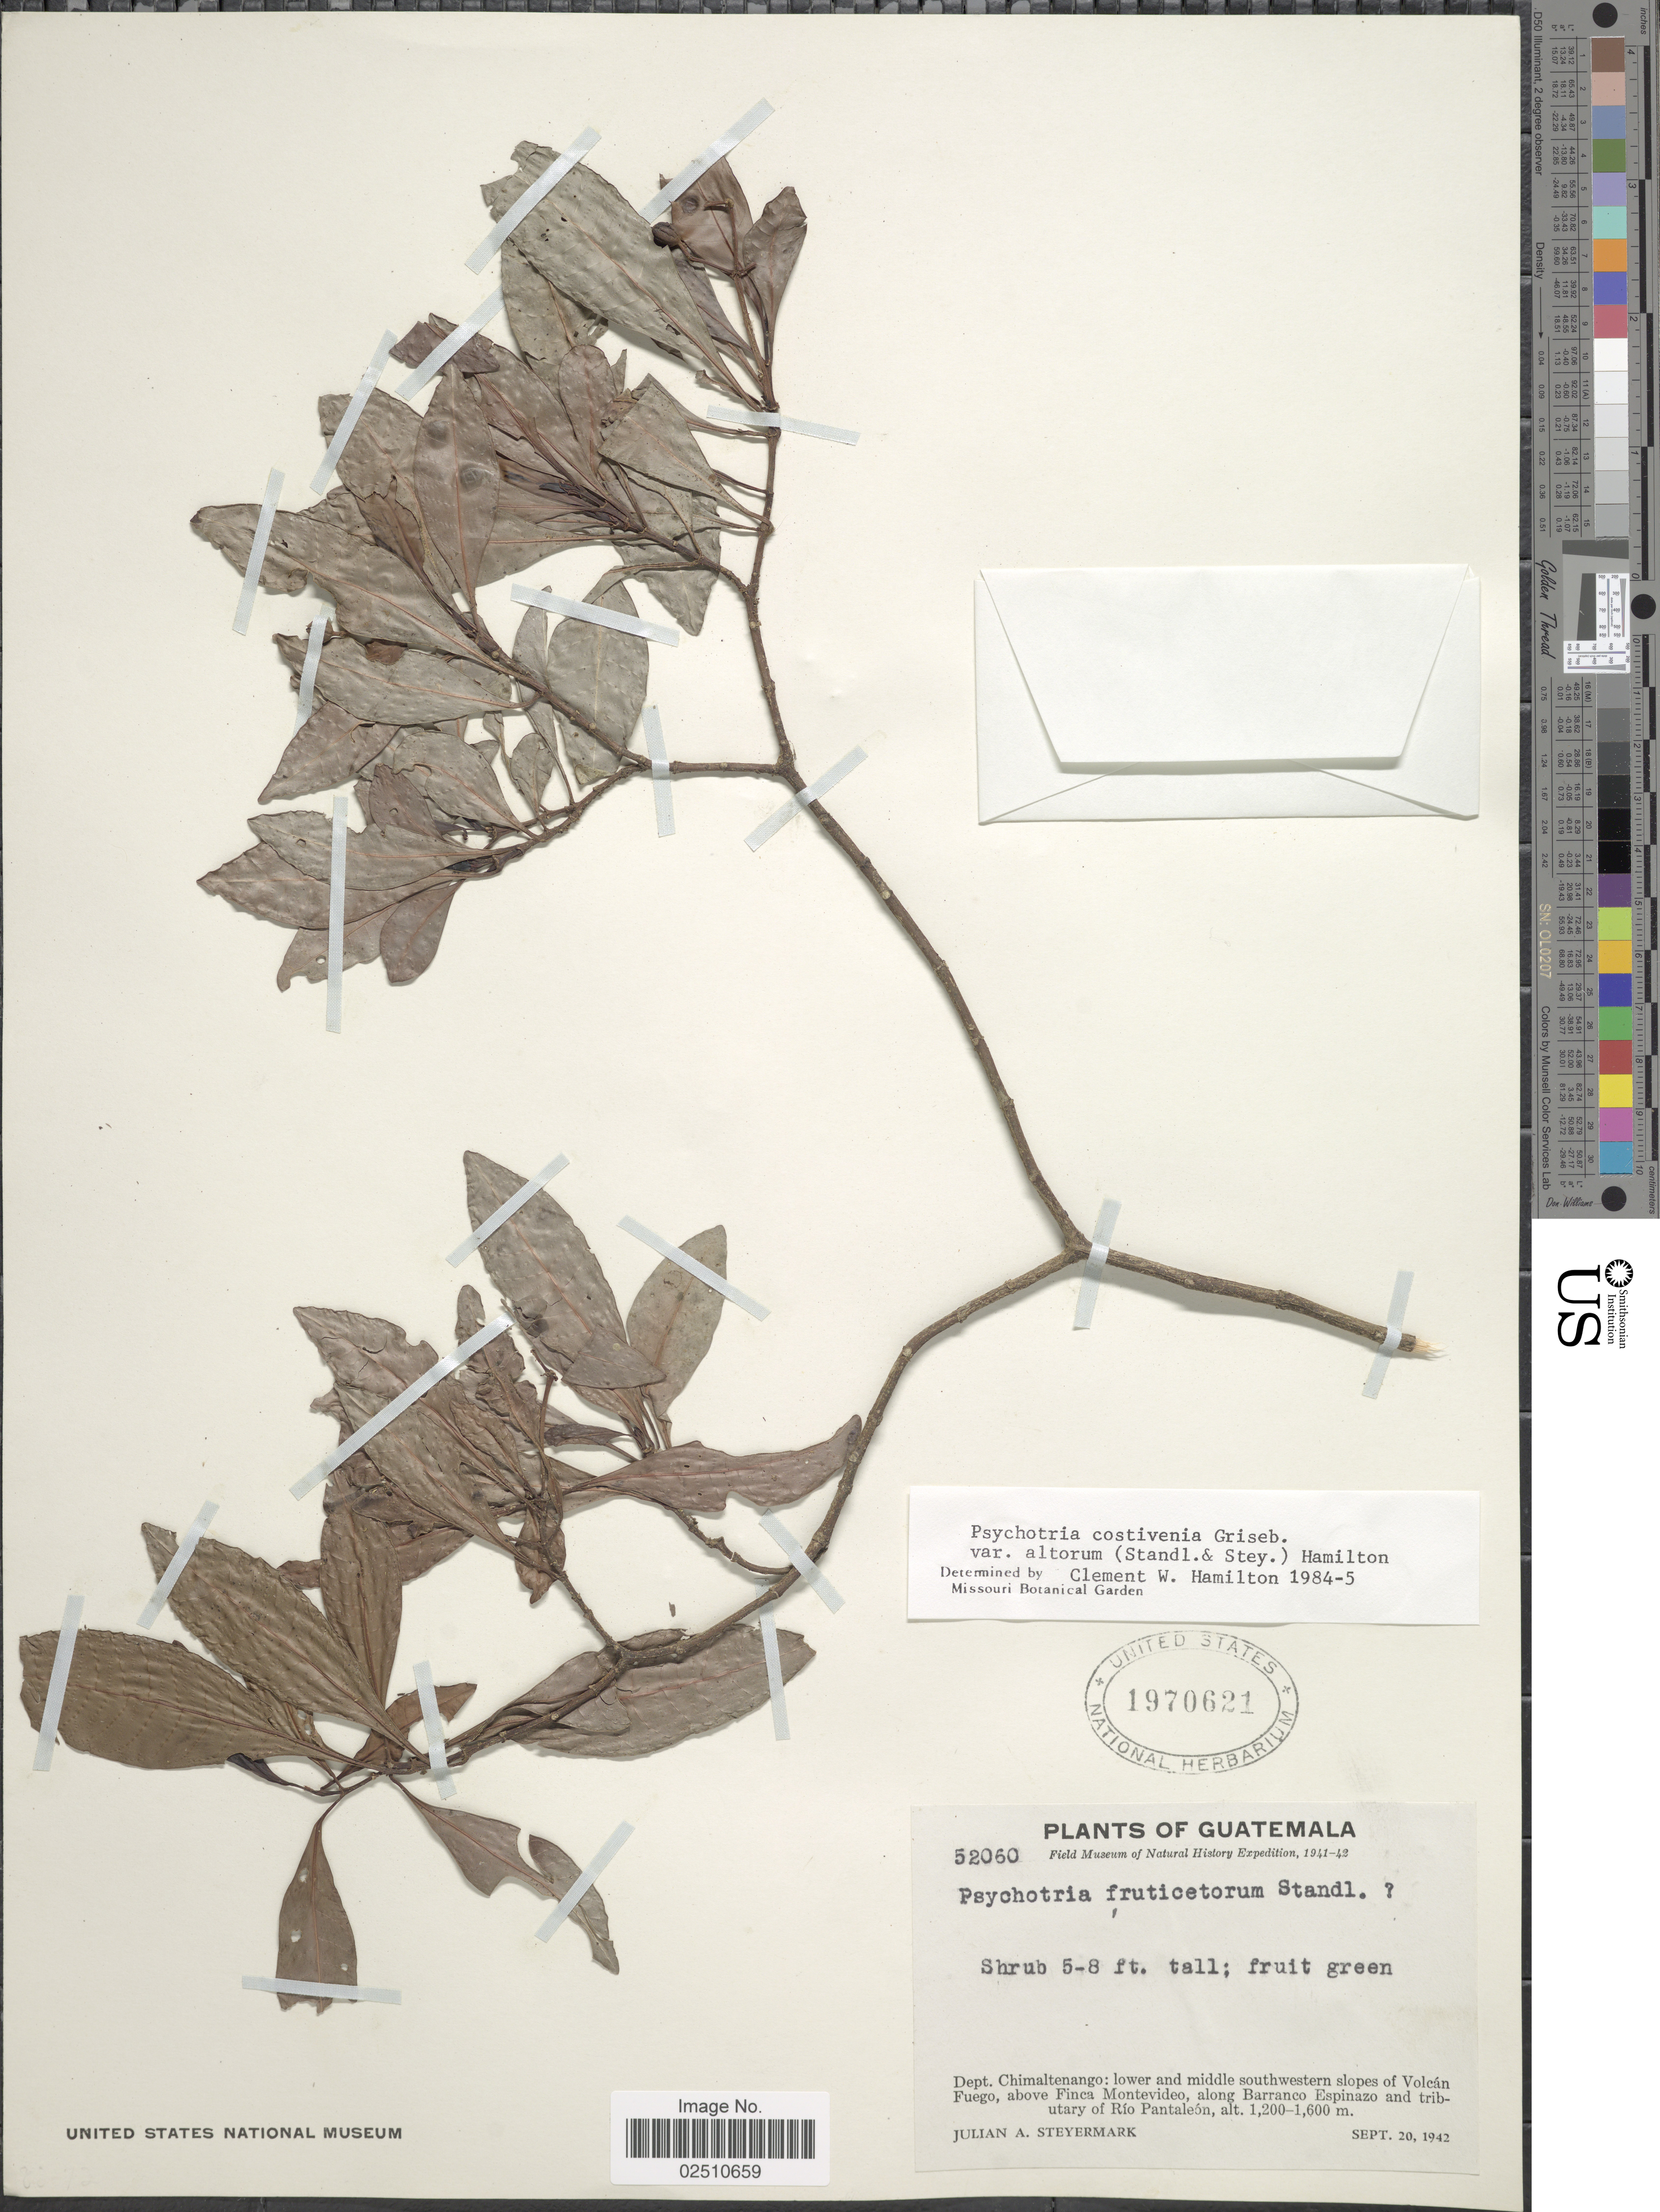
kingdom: Plantae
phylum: Tracheophyta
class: Magnoliopsida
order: Gentianales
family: Rubiaceae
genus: Psychotria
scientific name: Psychotria costivenia var. altorum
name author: (Standl. & Steyerm.) C.W. Ham.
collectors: J. Steyermark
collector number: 52060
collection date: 1942-09-20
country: Guatemala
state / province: Chimaltenango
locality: Lower and middle southwestern slopes of Volcan Fuego, above Finca Montevideo, along Barranco Espinazo and tributary of Rio Pantaleon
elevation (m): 1200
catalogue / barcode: US 1970621